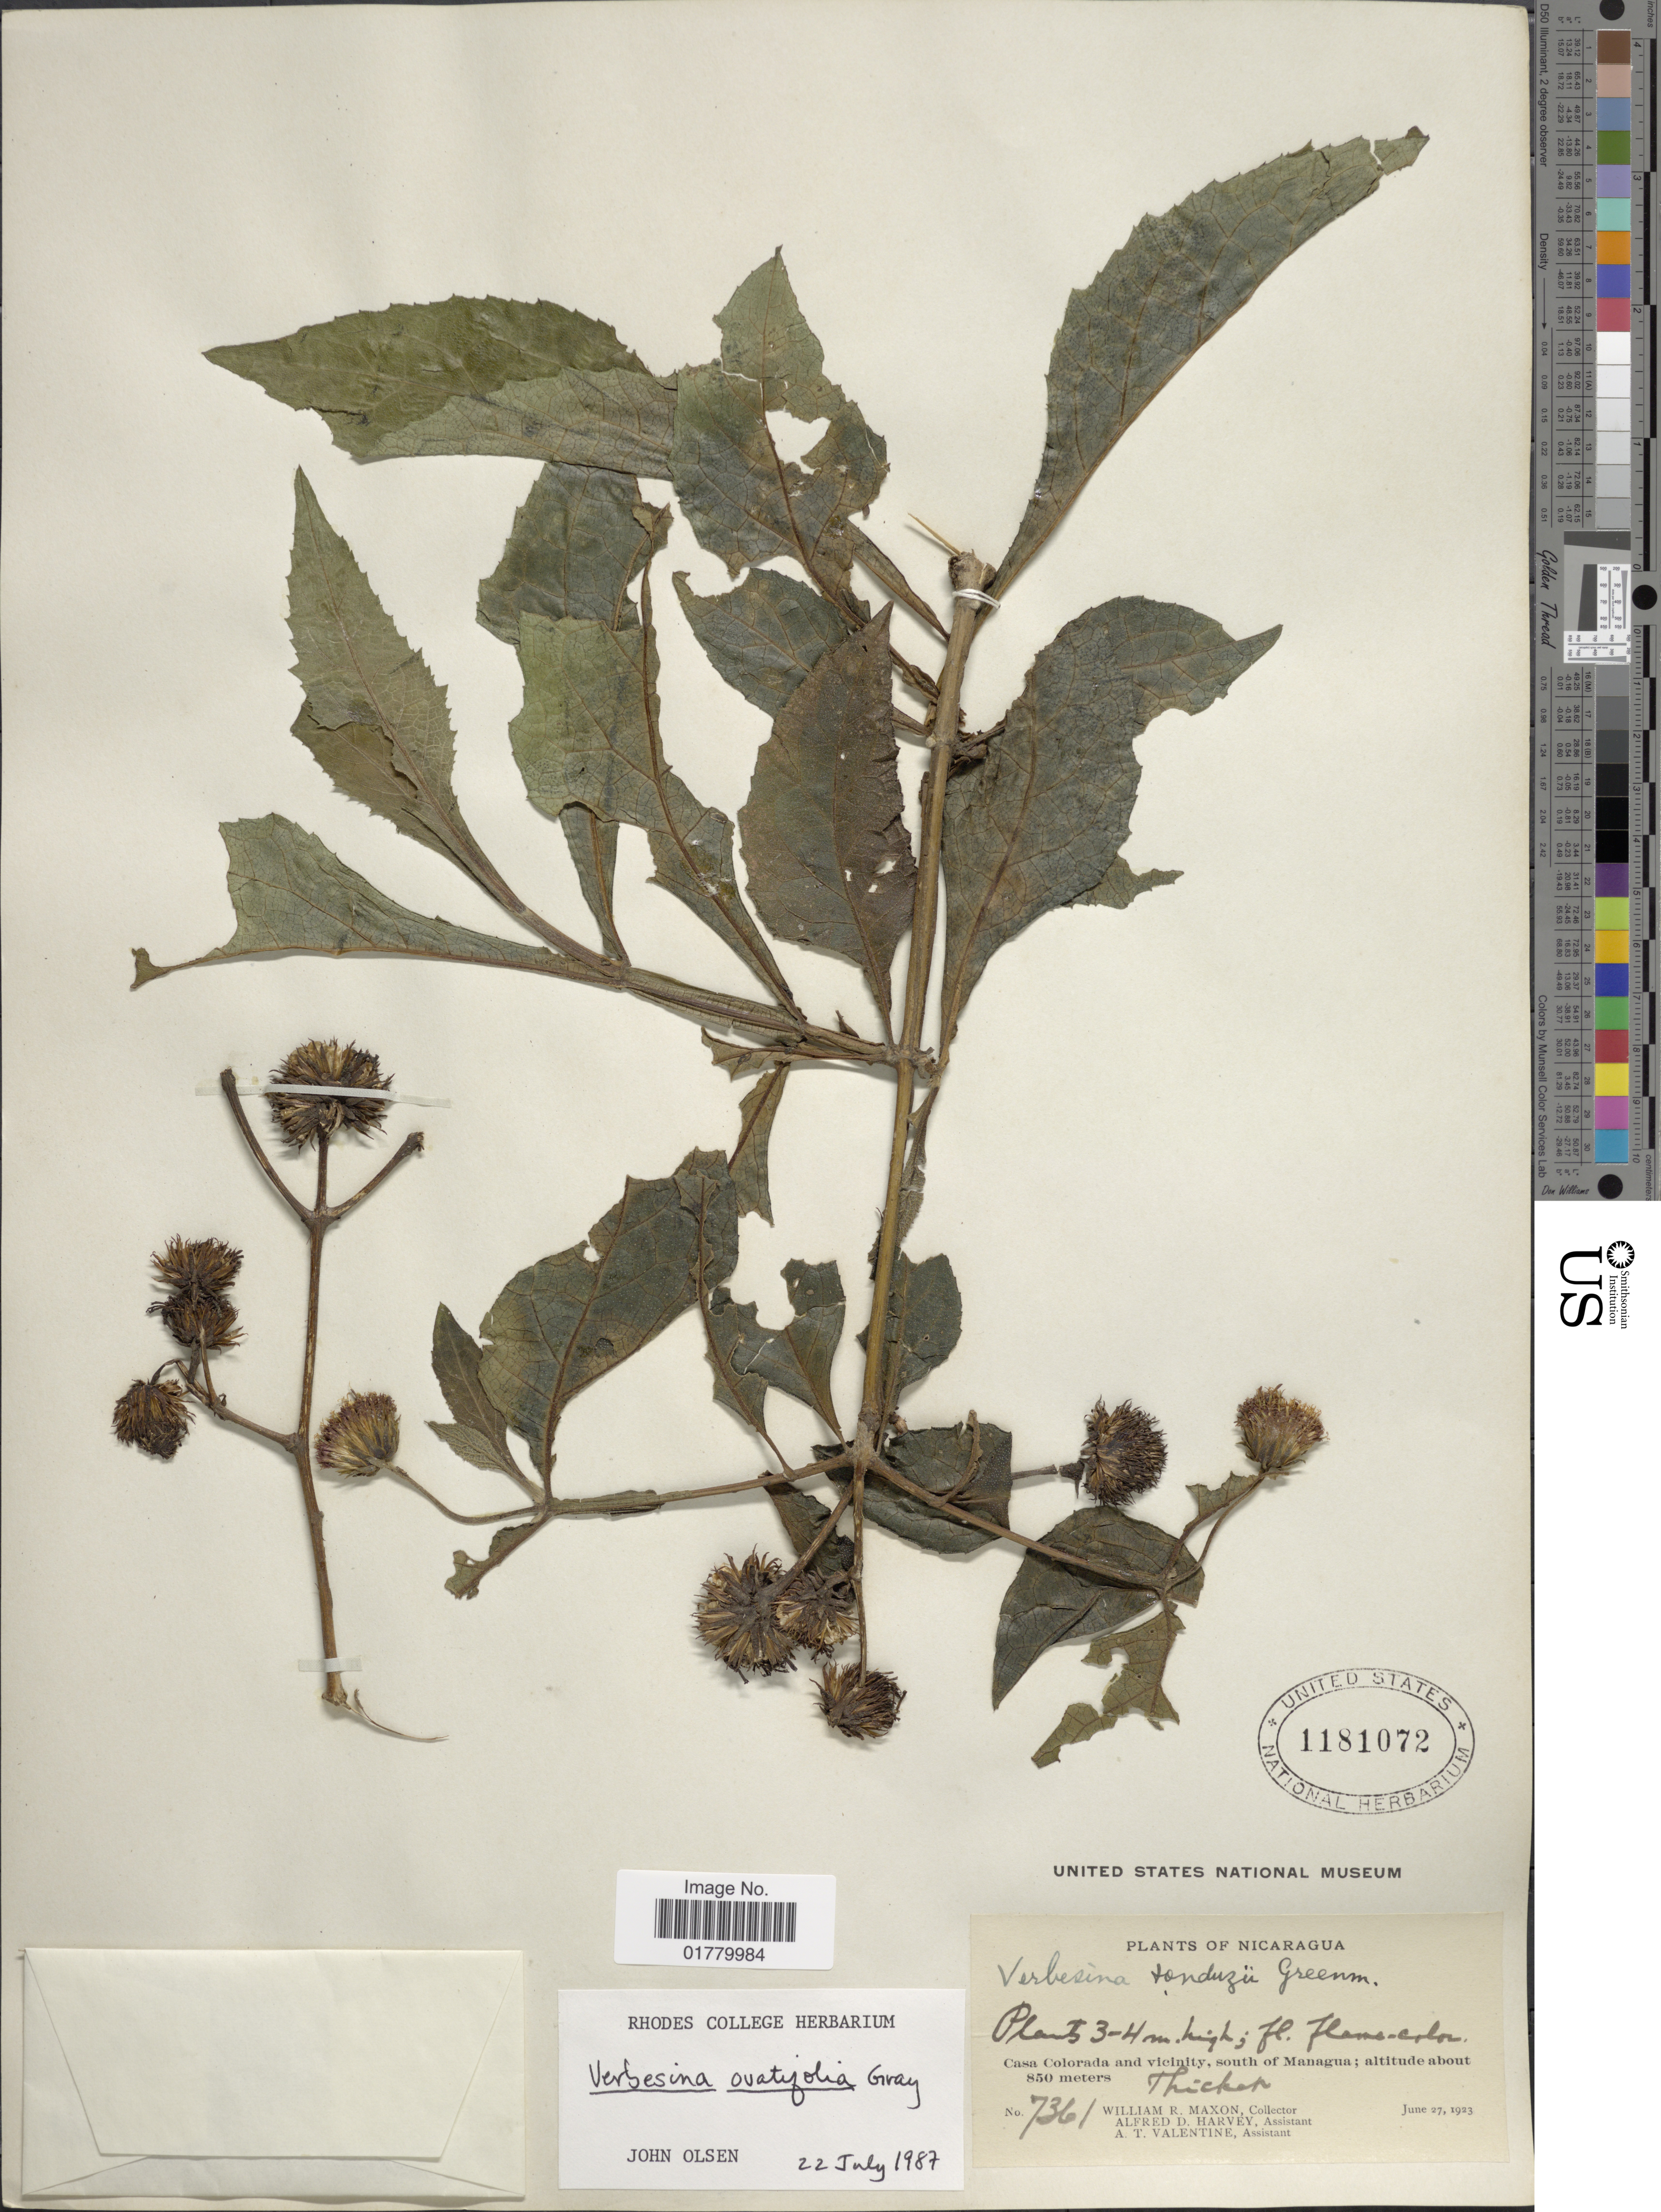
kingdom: Plantae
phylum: Tracheophyta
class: Magnoliopsida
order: Asterales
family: Asteraceae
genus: Verbesina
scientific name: Verbesina ovatifolia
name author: A. Gray ex Hemsl.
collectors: W. R. Maxon, A. D. Harvey & A. Valentine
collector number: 7361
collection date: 1923-06-27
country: Nicaragua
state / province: Managua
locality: Casa Colorada and vicinity, south of Managua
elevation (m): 850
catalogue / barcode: US 1181072